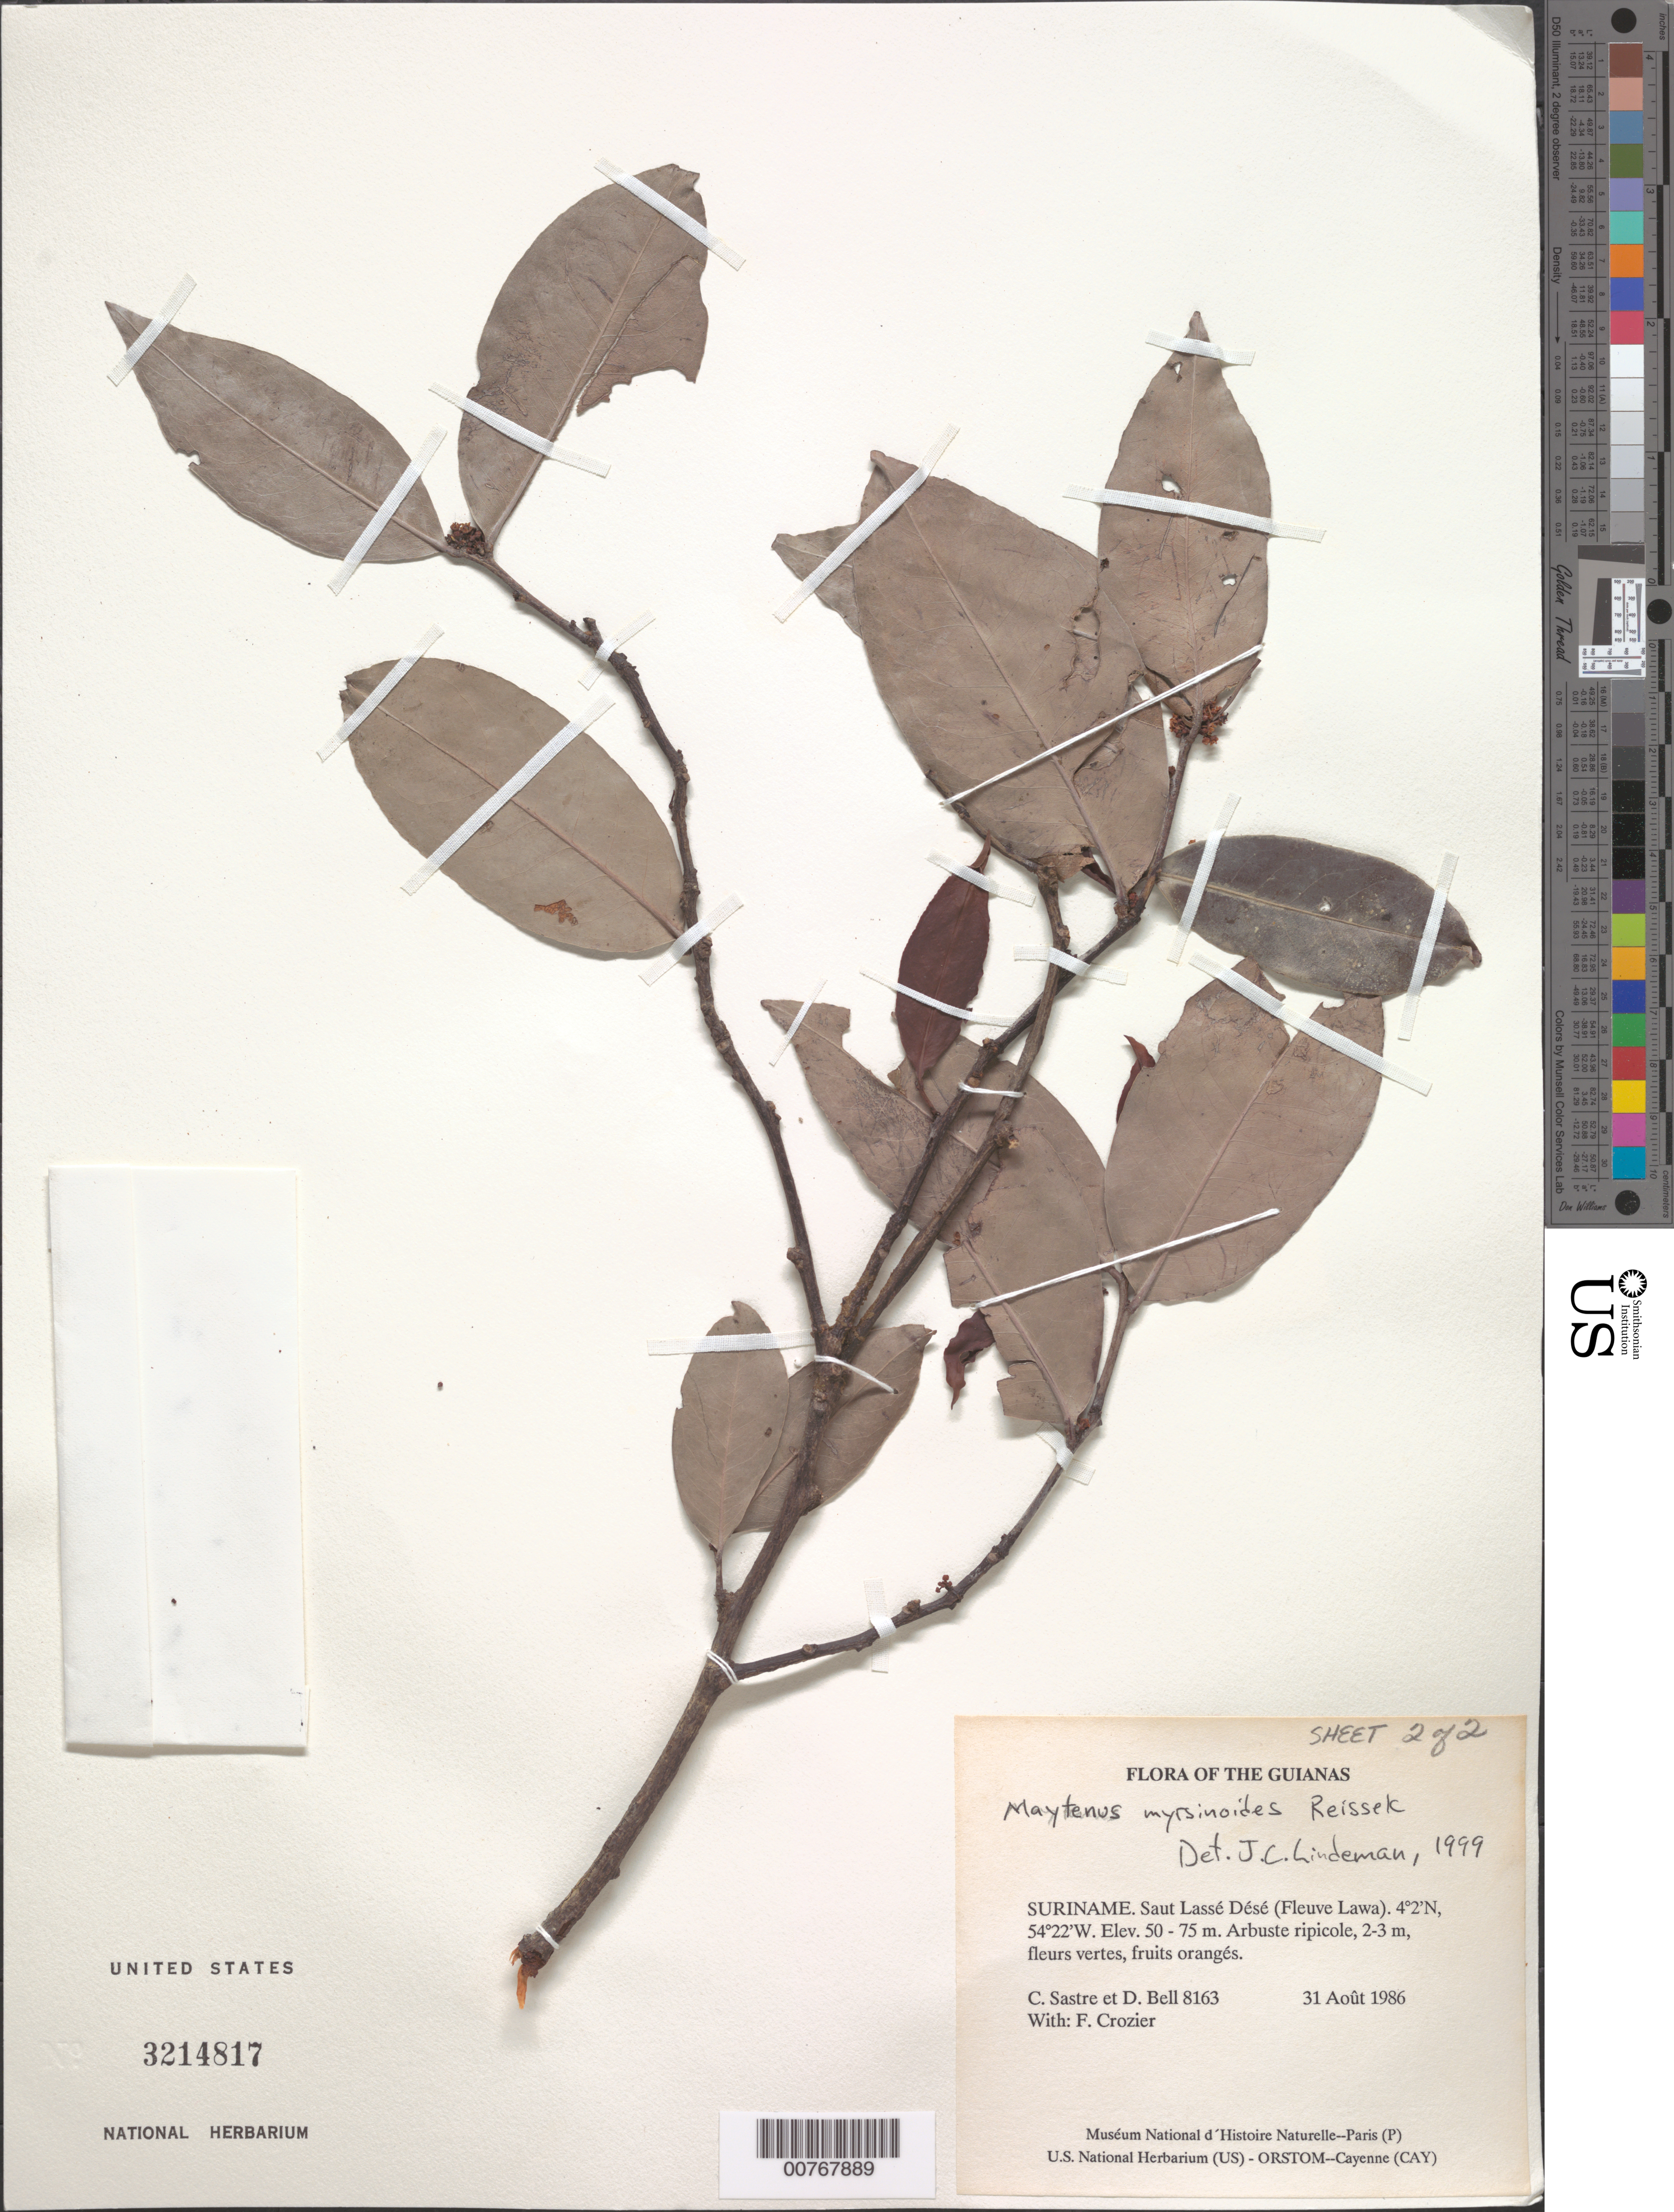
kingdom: Plantae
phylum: Tracheophyta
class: Magnoliopsida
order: Celastrales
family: Celastraceae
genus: Maytenus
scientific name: Maytenus myrsinoides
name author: Reissek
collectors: C. H. L. Sastre, D. A. Bell & F. Crozier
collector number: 8163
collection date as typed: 31 August 1986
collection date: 1986-08-31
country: Suriname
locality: Saut Lassé Désé (Fleuve Lawa)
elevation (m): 50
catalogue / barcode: US 3214817